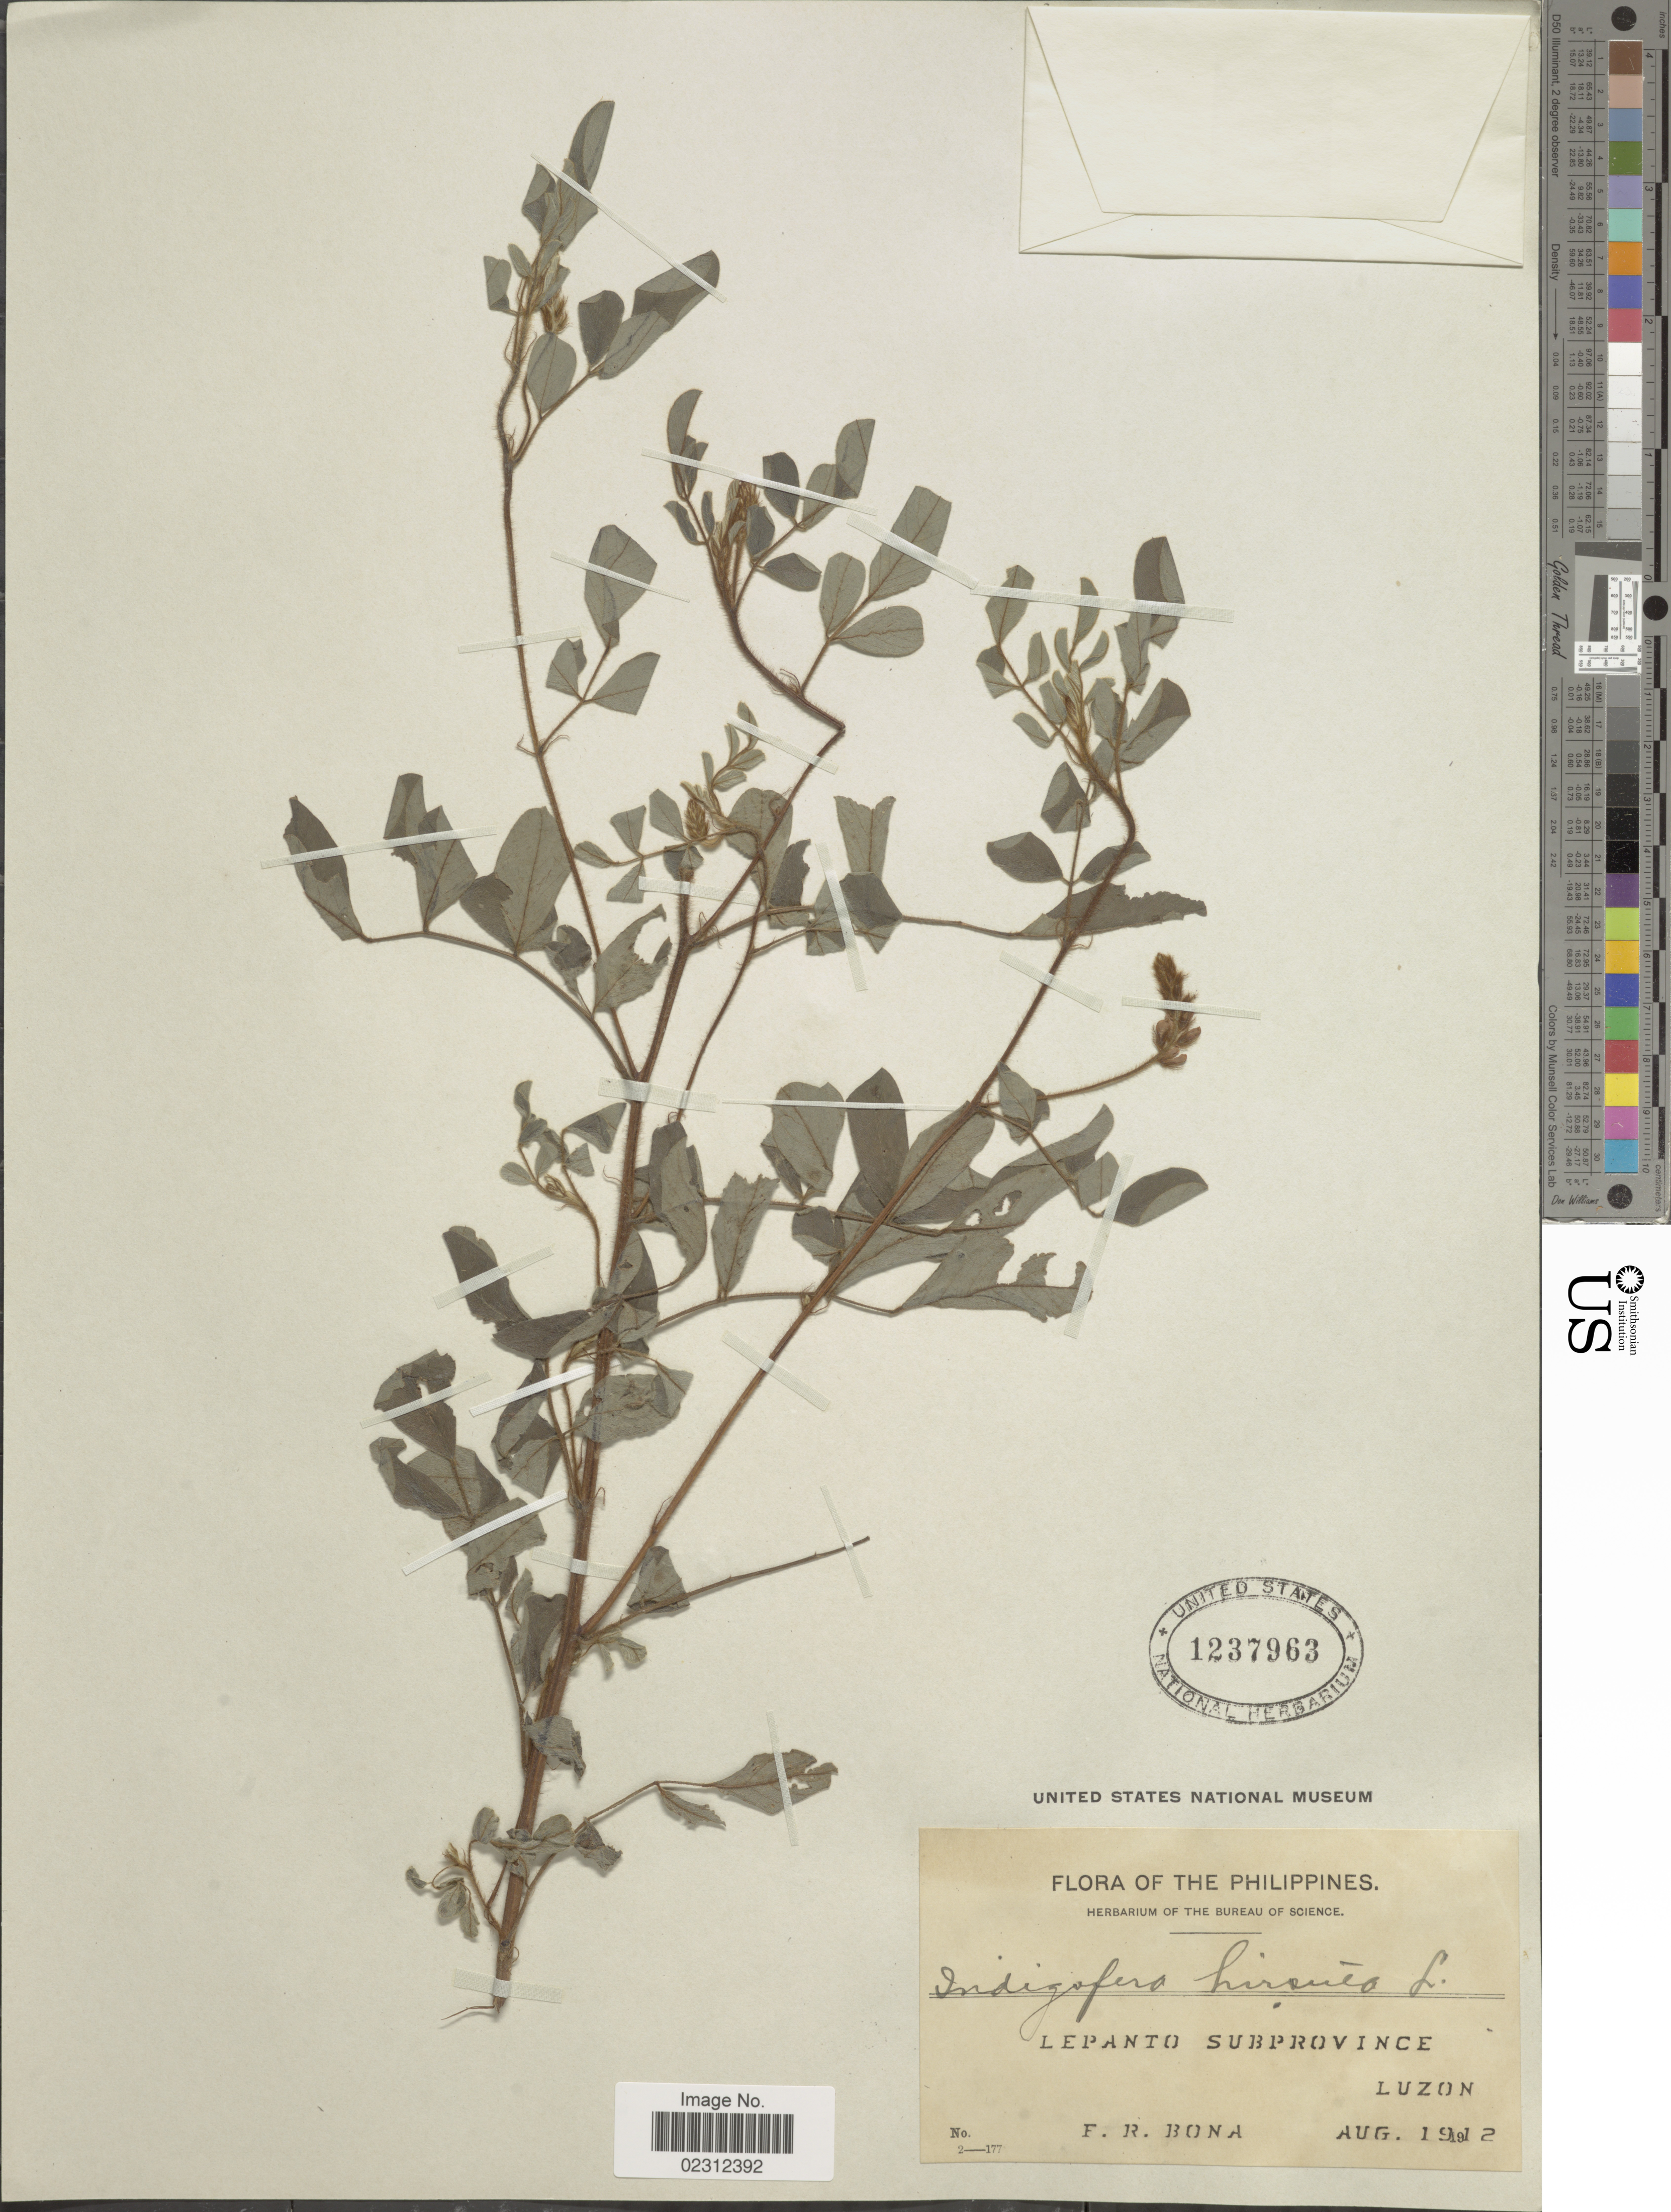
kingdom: Plantae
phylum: Tracheophyta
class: Magnoliopsida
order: Fabales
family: Fabaceae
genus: Indigofera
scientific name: Indigofera hirsuta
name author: L.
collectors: F. Bona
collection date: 1912-08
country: Philippines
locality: Lepanto Subprovince, Luzon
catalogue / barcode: US 1237963